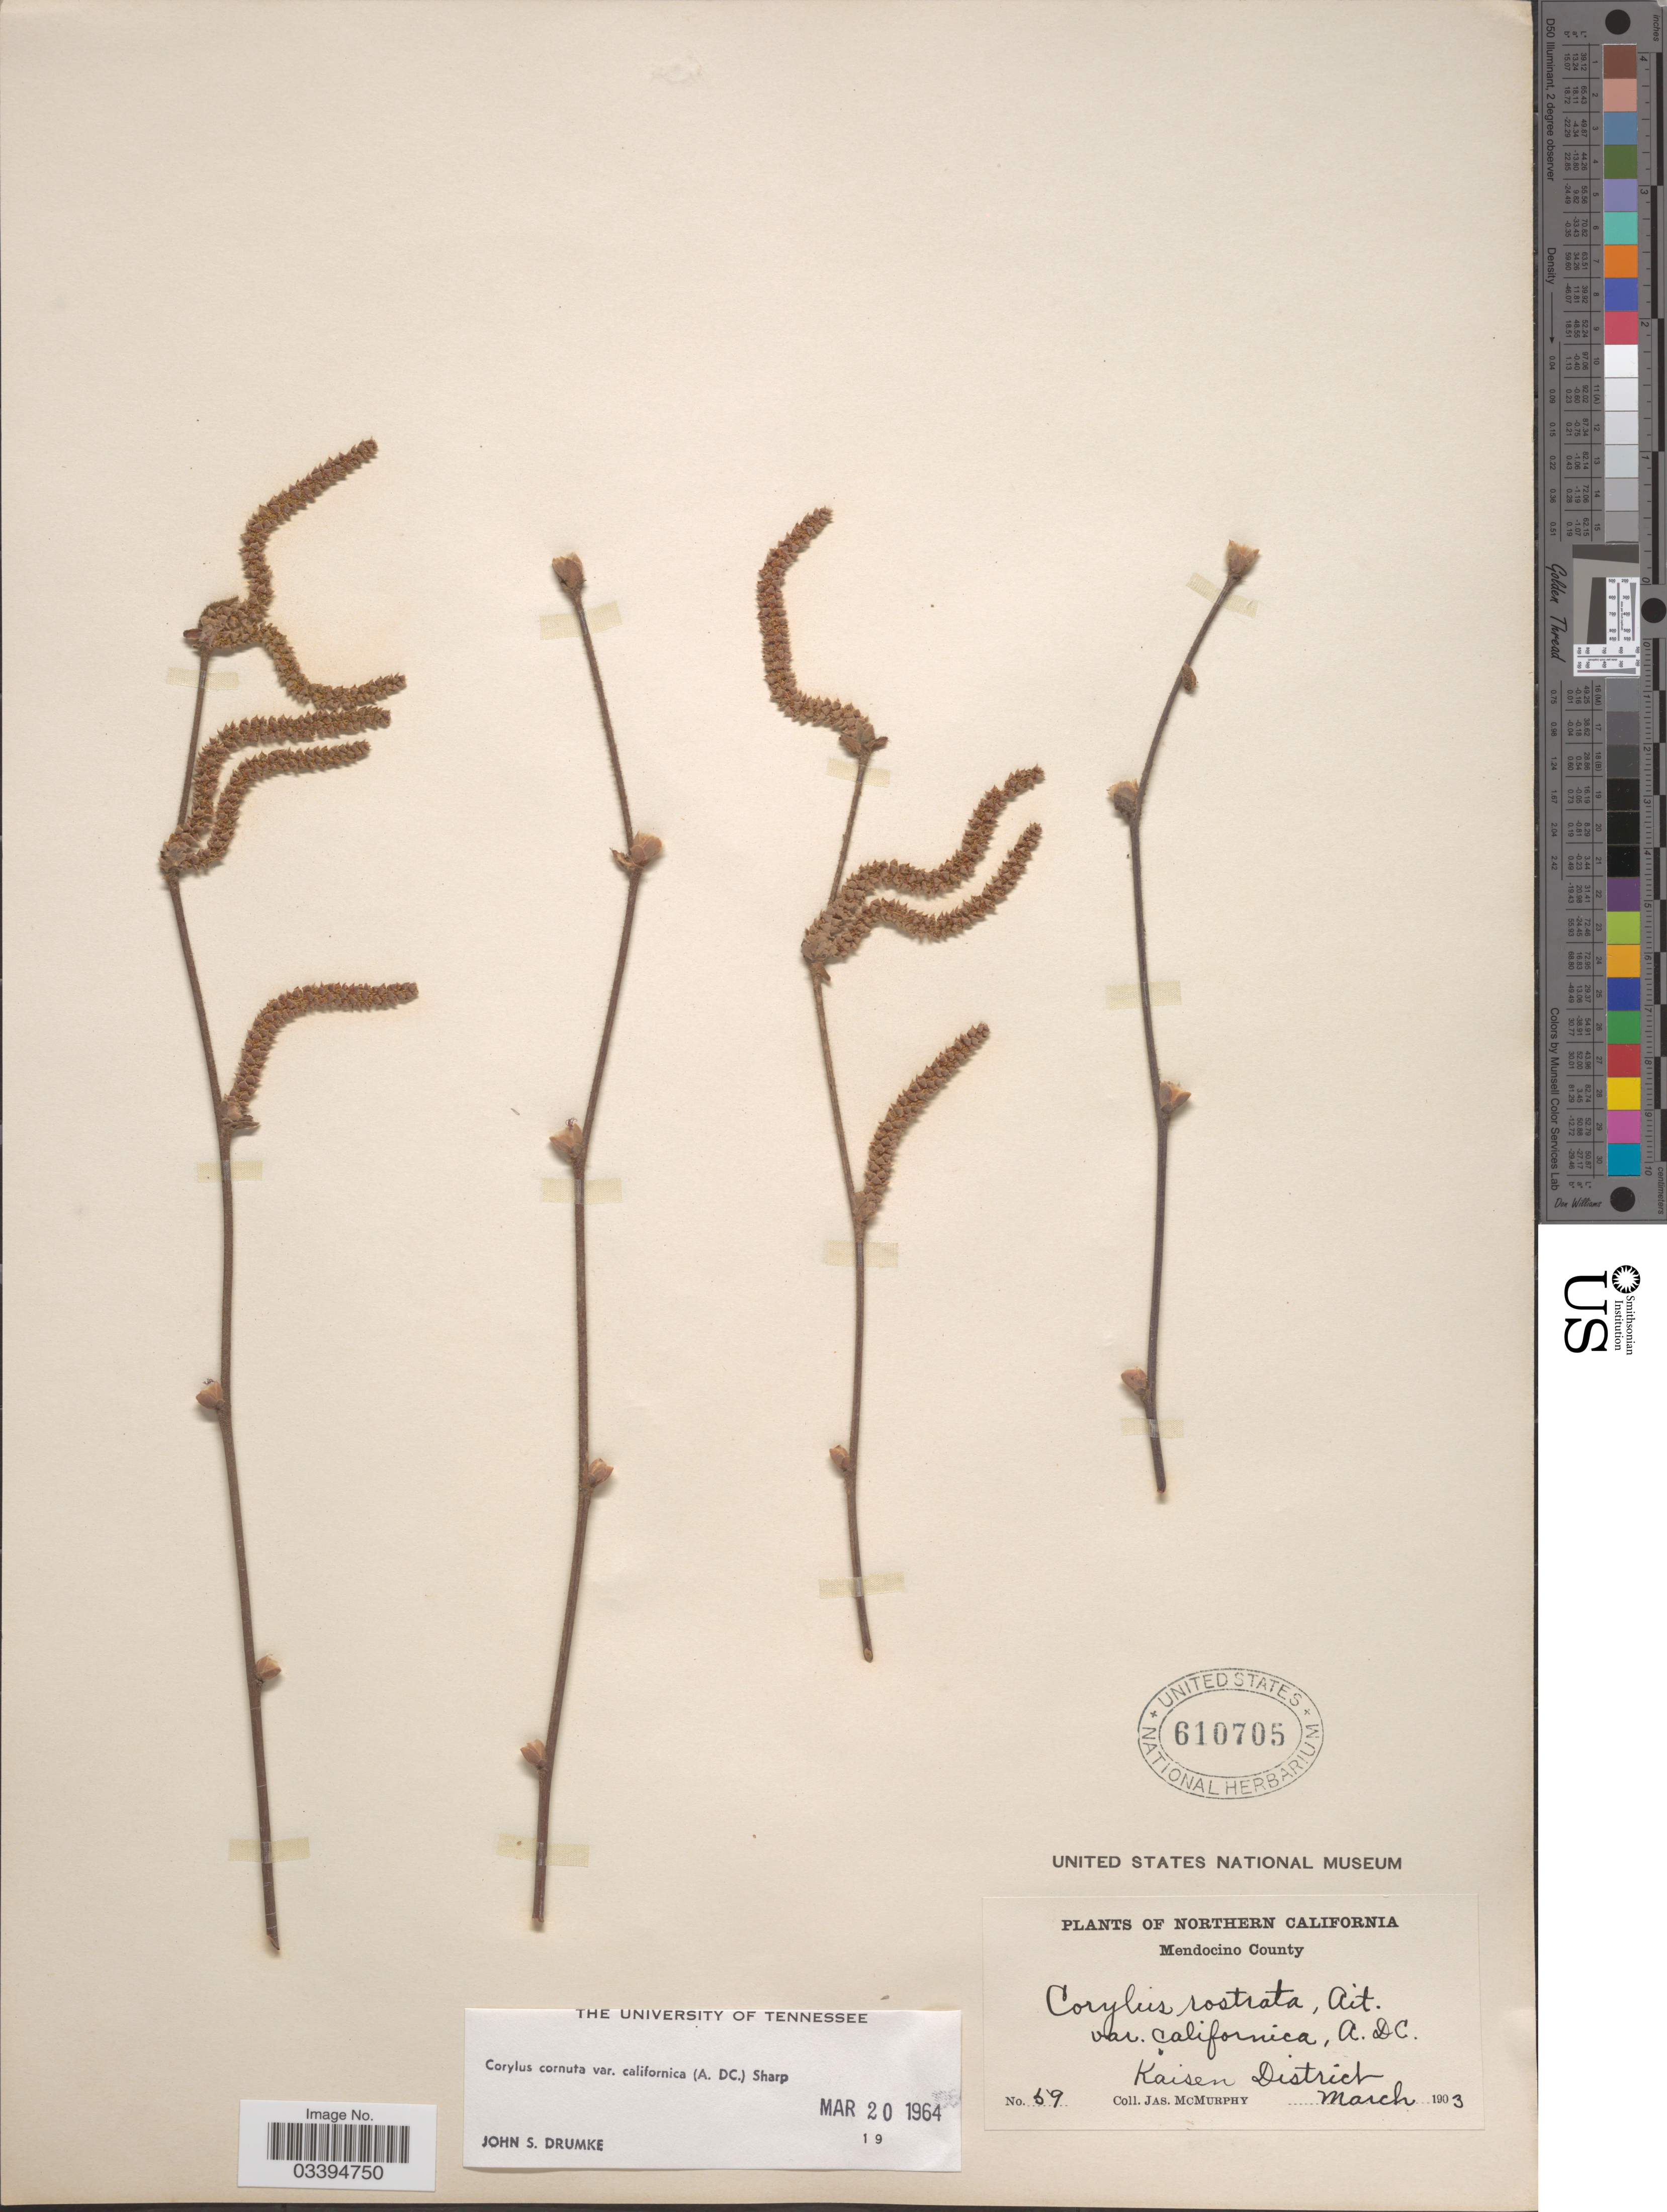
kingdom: Plantae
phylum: Tracheophyta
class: Magnoliopsida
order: Fagales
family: Betulaceae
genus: Corylus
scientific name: Corylus cornuta var. californica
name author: Marshall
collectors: J. McMurphy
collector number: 59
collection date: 1903-03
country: United States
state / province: California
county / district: Mendocino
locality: Northern California. Mendocino County. Kaisen District.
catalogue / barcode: US 610705